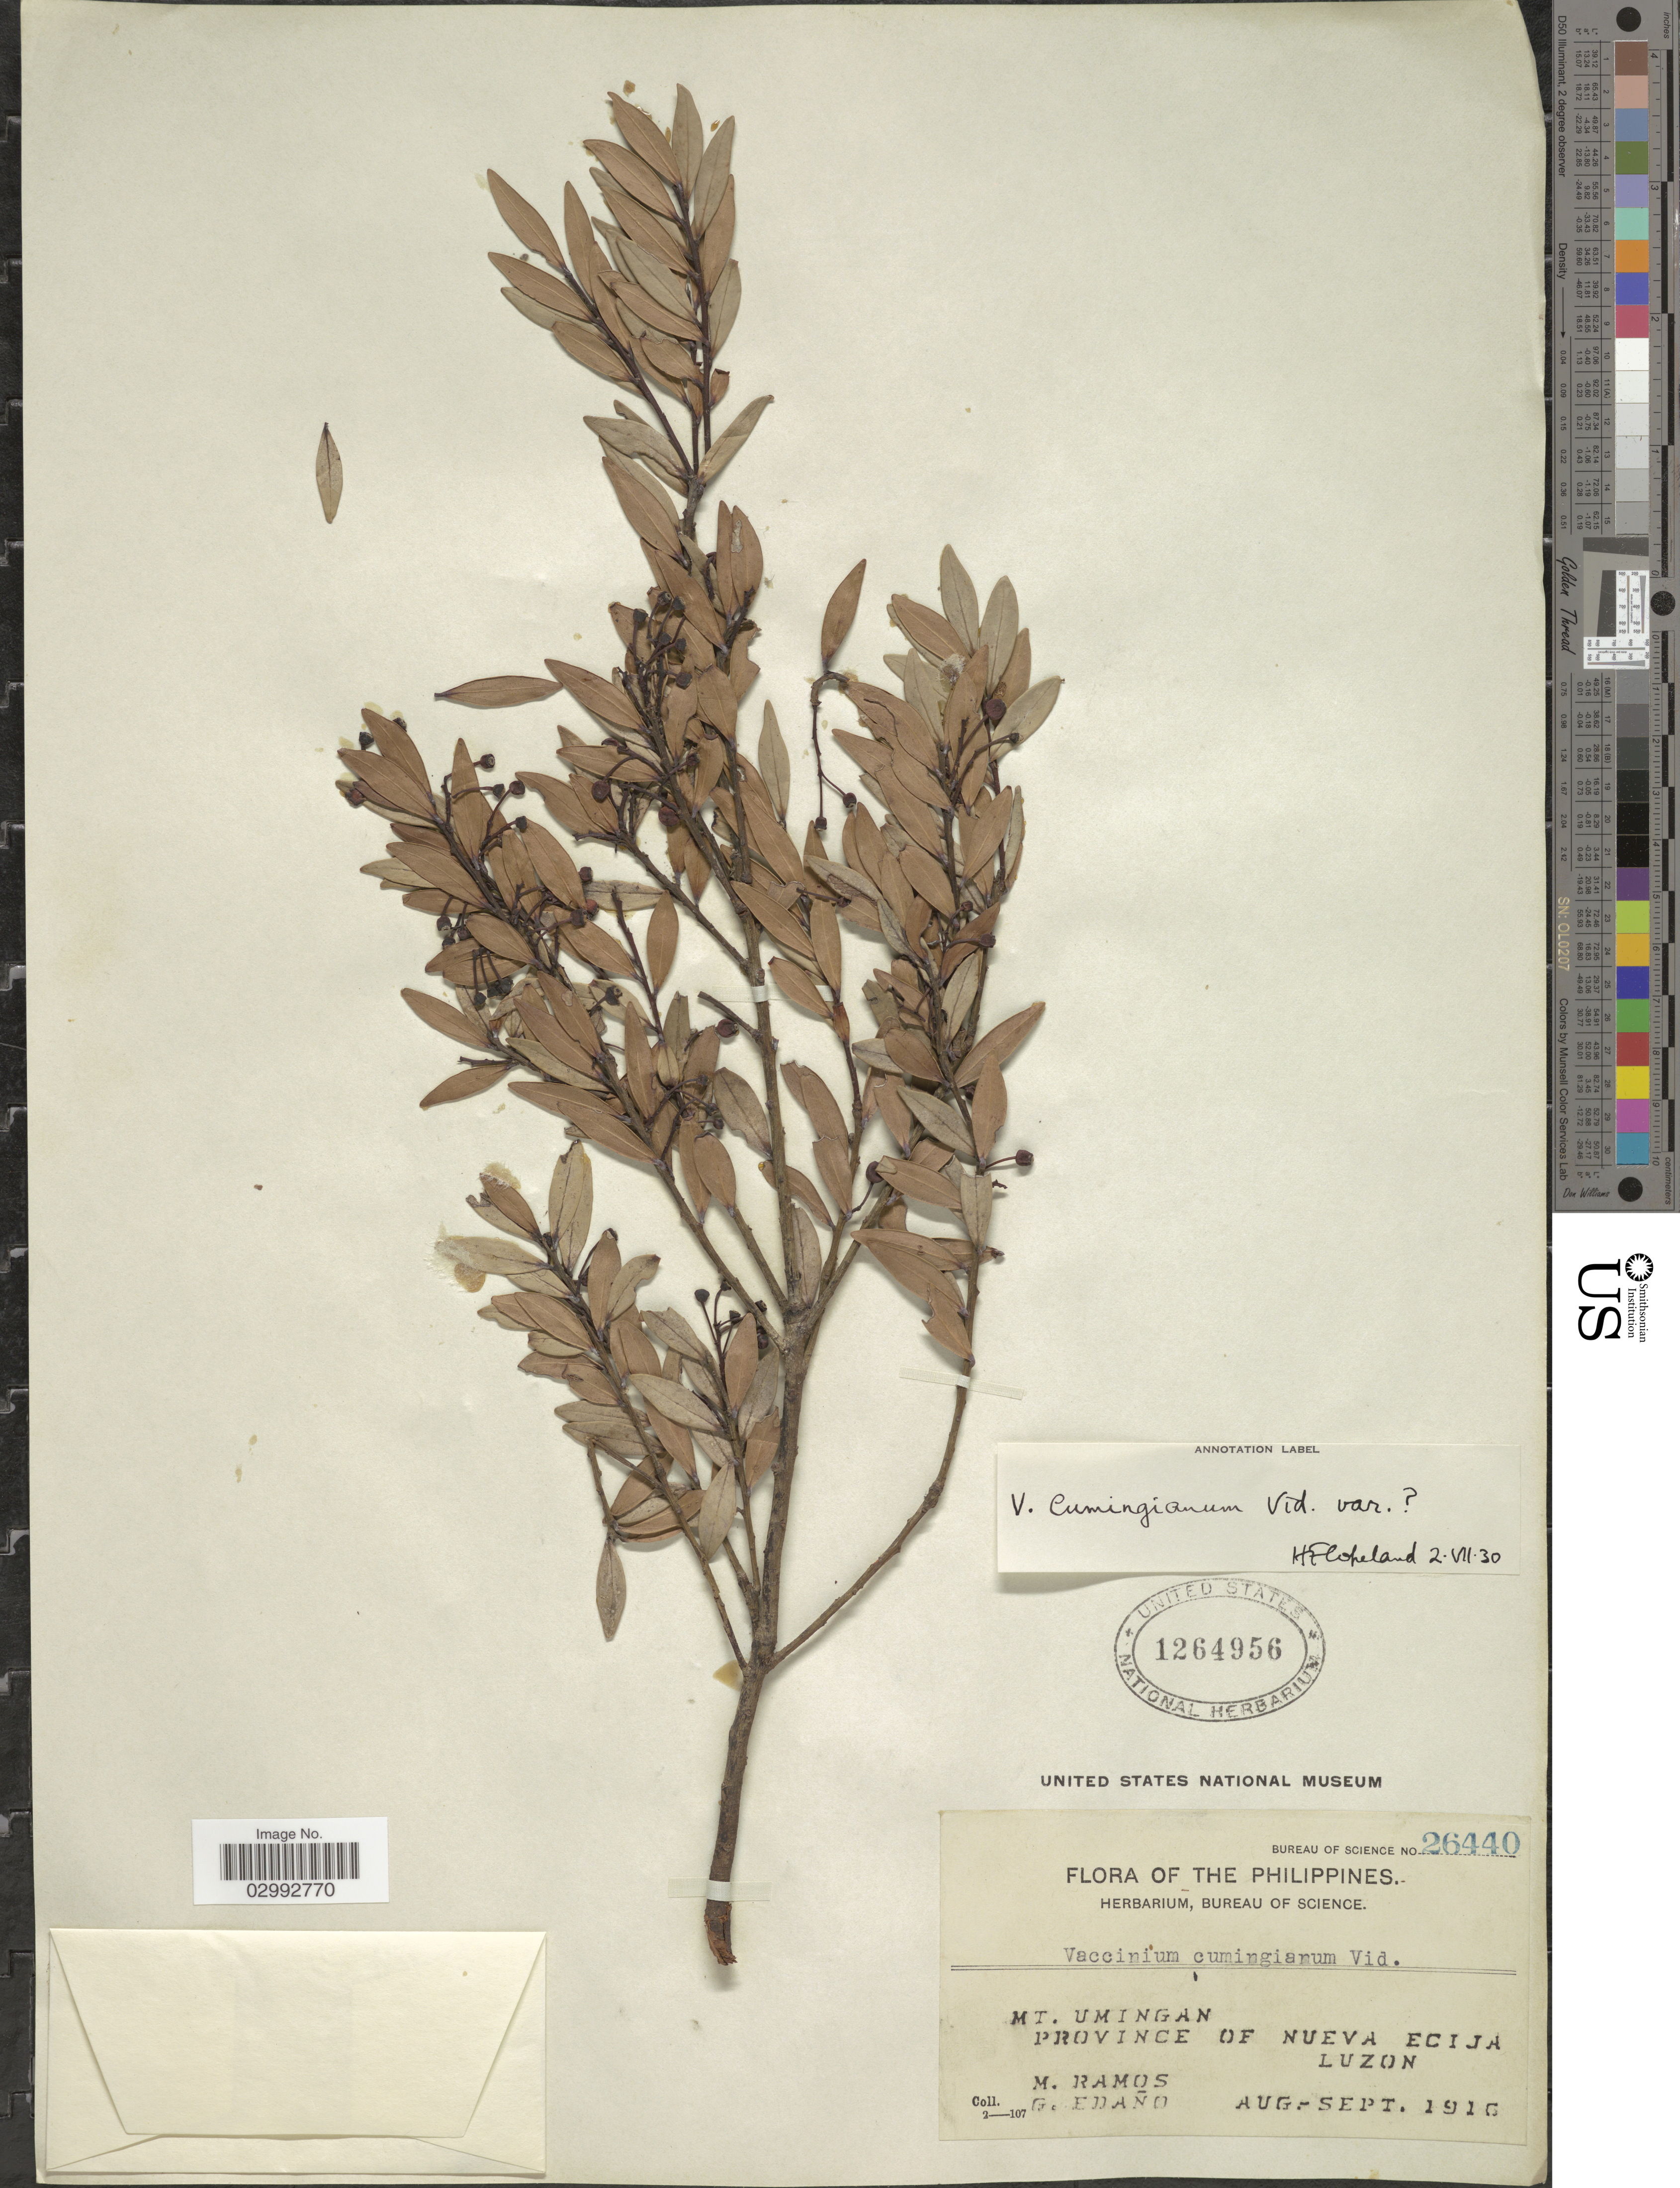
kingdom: Plantae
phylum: Tracheophyta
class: Magnoliopsida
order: Ericales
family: Ericaceae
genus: Vaccinium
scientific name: Vaccinium cumingianum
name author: S. Vidal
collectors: M. Ramos & G. Edaño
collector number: Bureau of Science 26440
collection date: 1916-08/1916-09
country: Philippines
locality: Mt. Umingan, Province of Nueva Ecija, Luzon.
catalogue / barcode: US 1264956